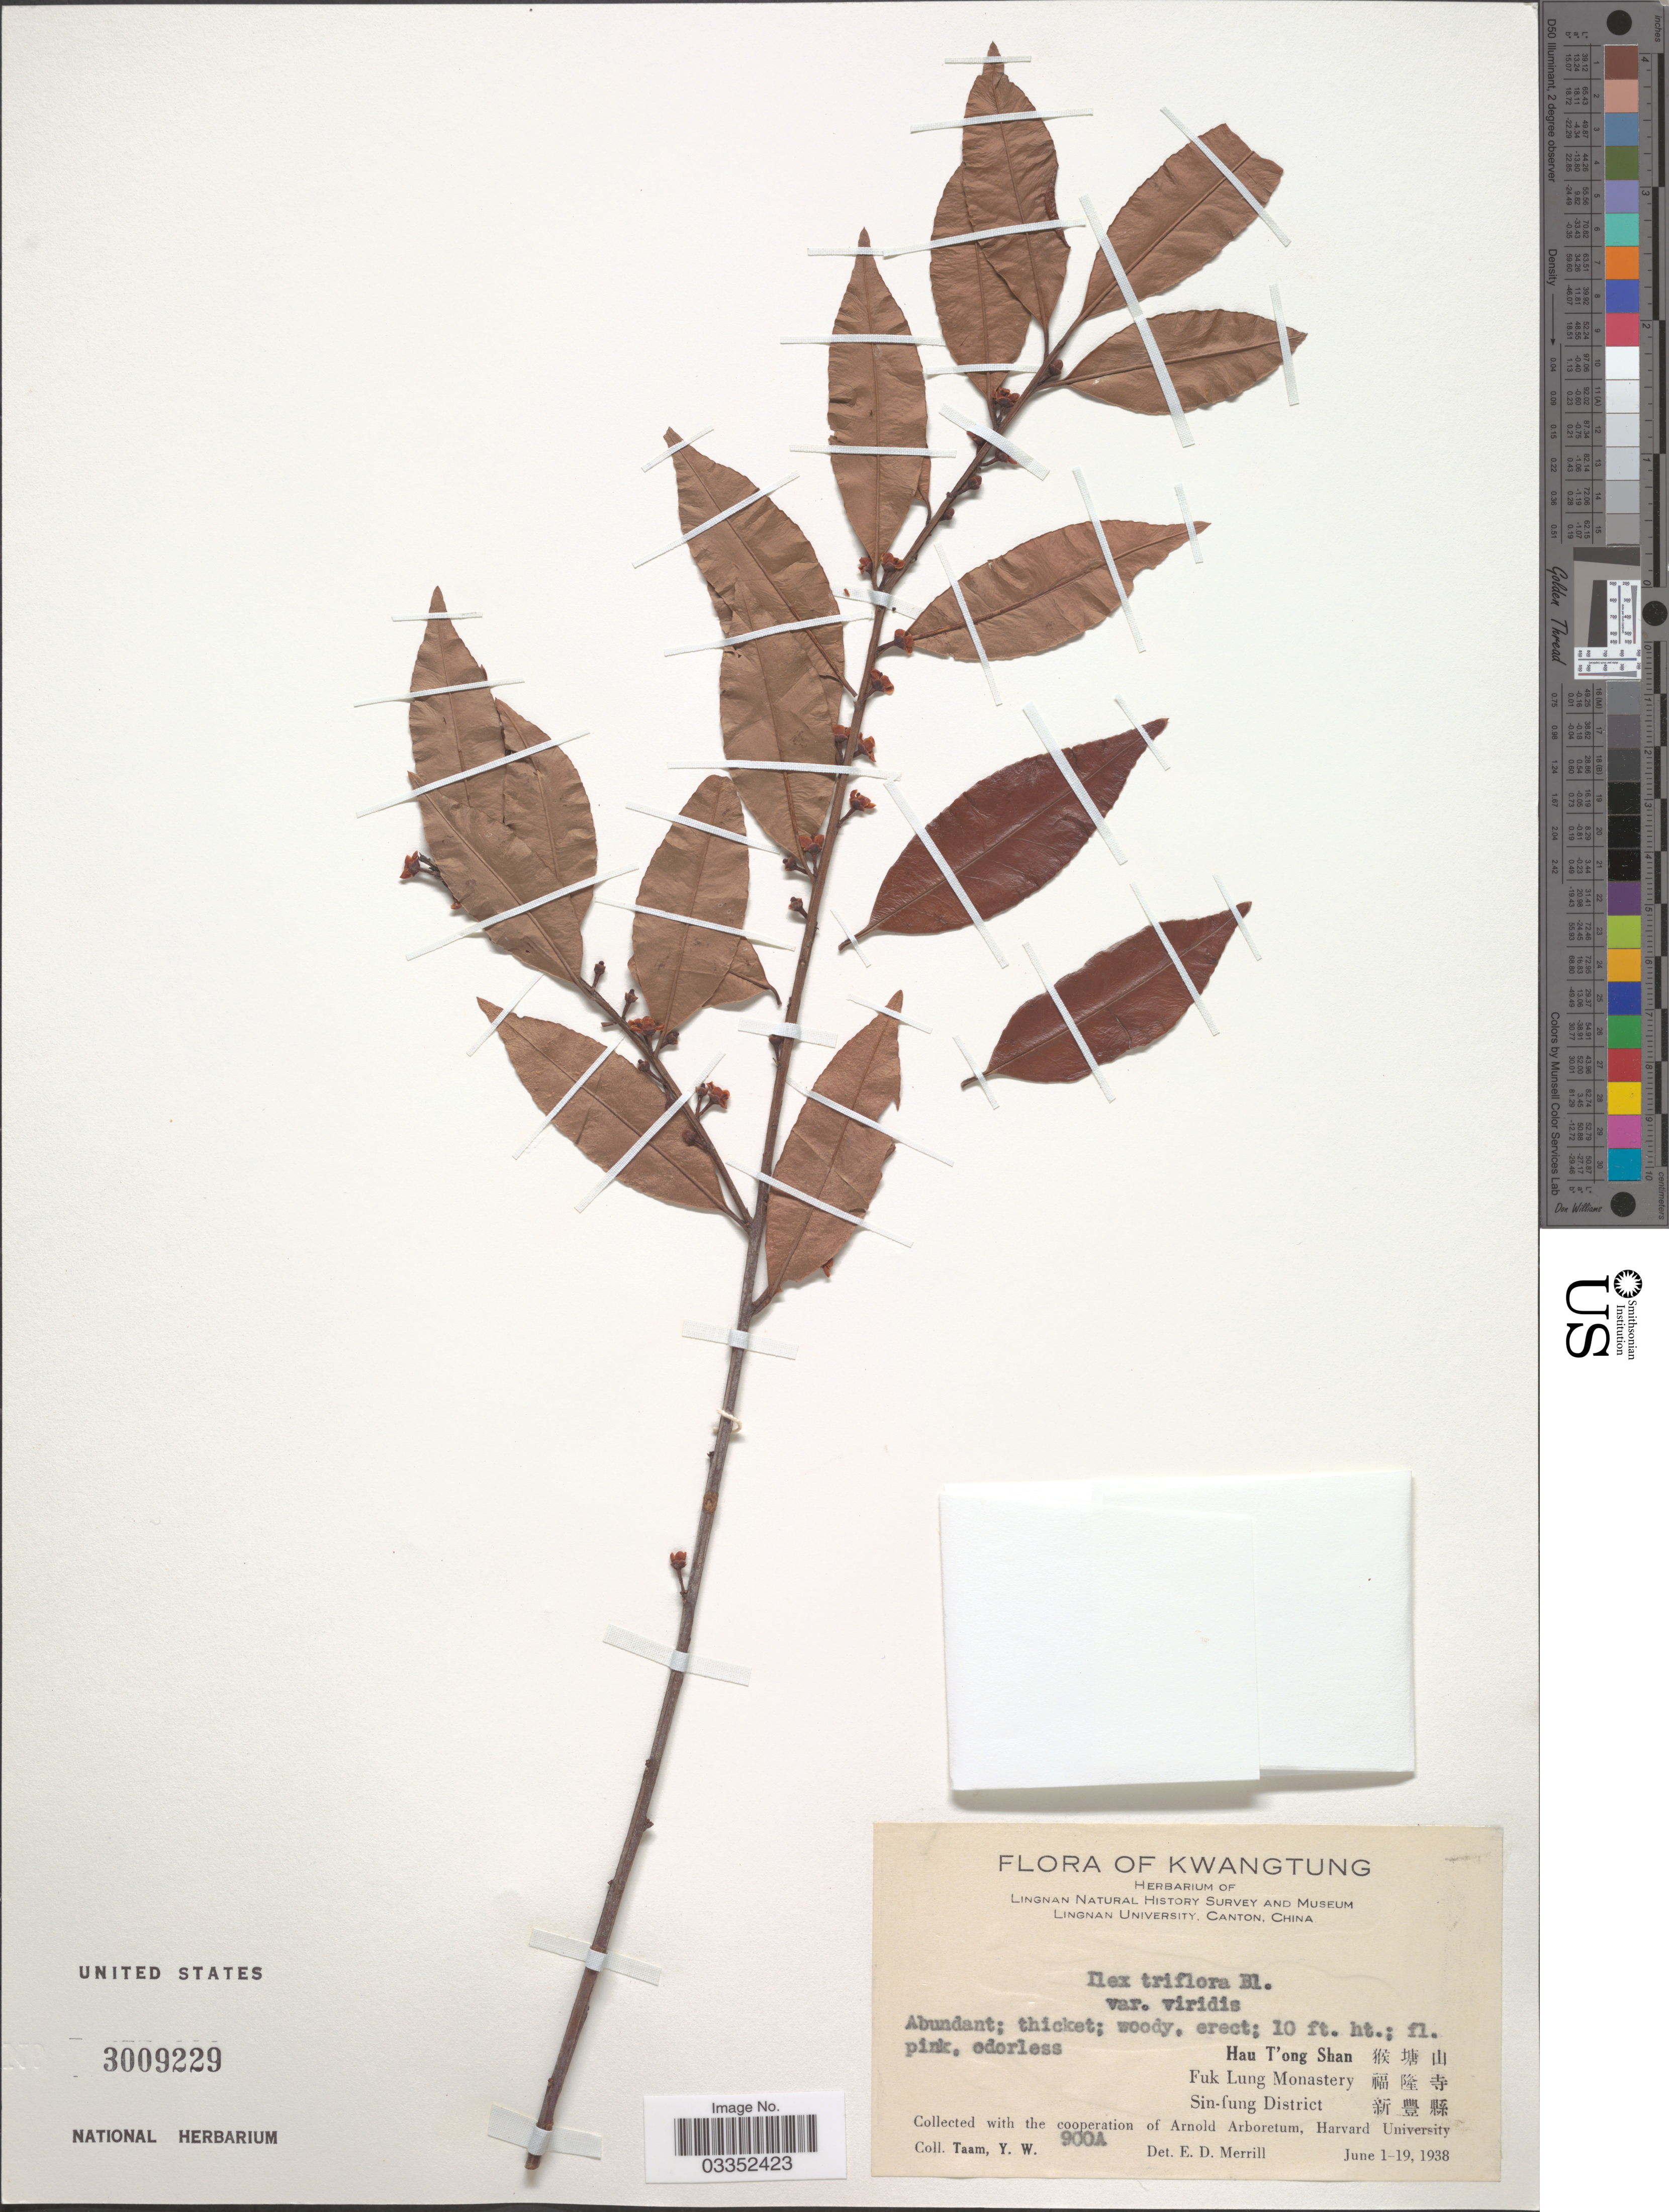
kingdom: Plantae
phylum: Tracheophyta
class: Magnoliopsida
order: Aquifoliales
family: Aquifoliaceae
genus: Ilex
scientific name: Ilex triflora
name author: Blume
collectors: Y. W. Taam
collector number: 900A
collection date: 1938-06-01/1938-06-19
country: China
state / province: Guangdong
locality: Kwangtung, Hau T'ong Shan X, Fuk Lung Monastery X, Sin-fung District X.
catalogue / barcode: US 3009229